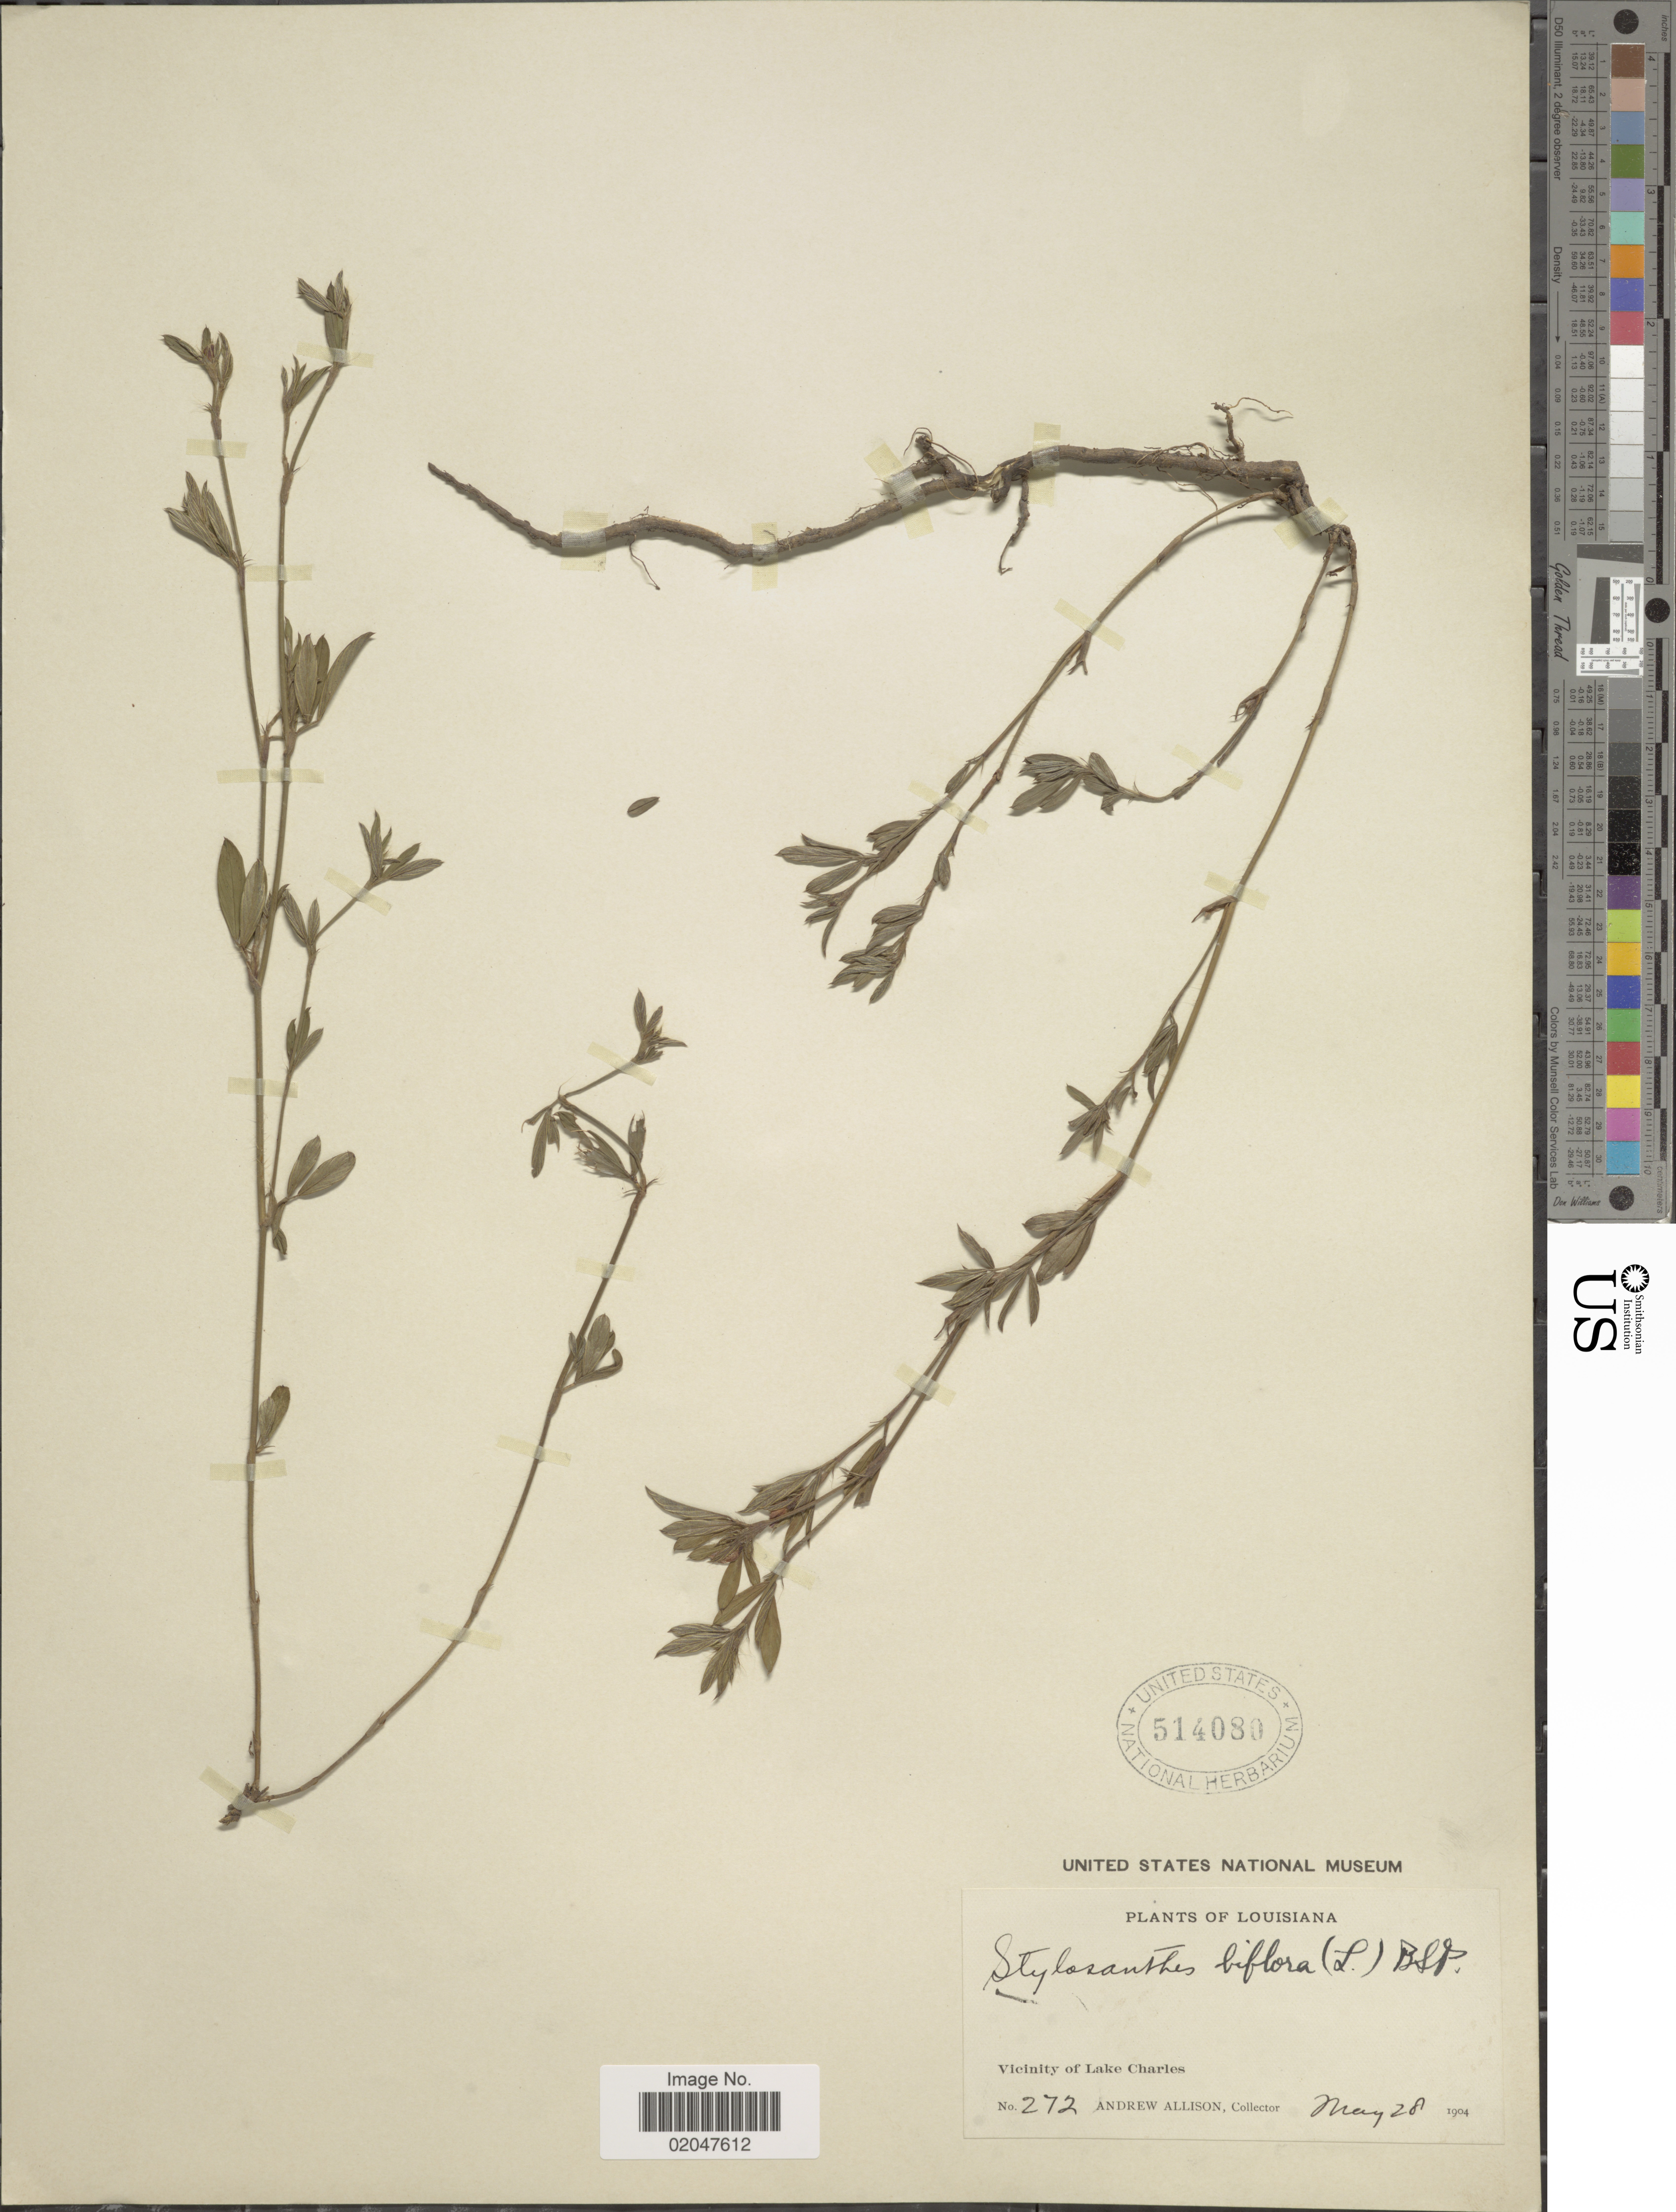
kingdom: Plantae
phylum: Tracheophyta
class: Magnoliopsida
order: Fabales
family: Fabaceae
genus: Stylosanthes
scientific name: Stylosanthes biflora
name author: (L.) Britton et al.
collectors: A. Allison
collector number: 272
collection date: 1904-05-28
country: United States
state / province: Louisiana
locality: Vicinity of Lake Charles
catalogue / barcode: US 514080